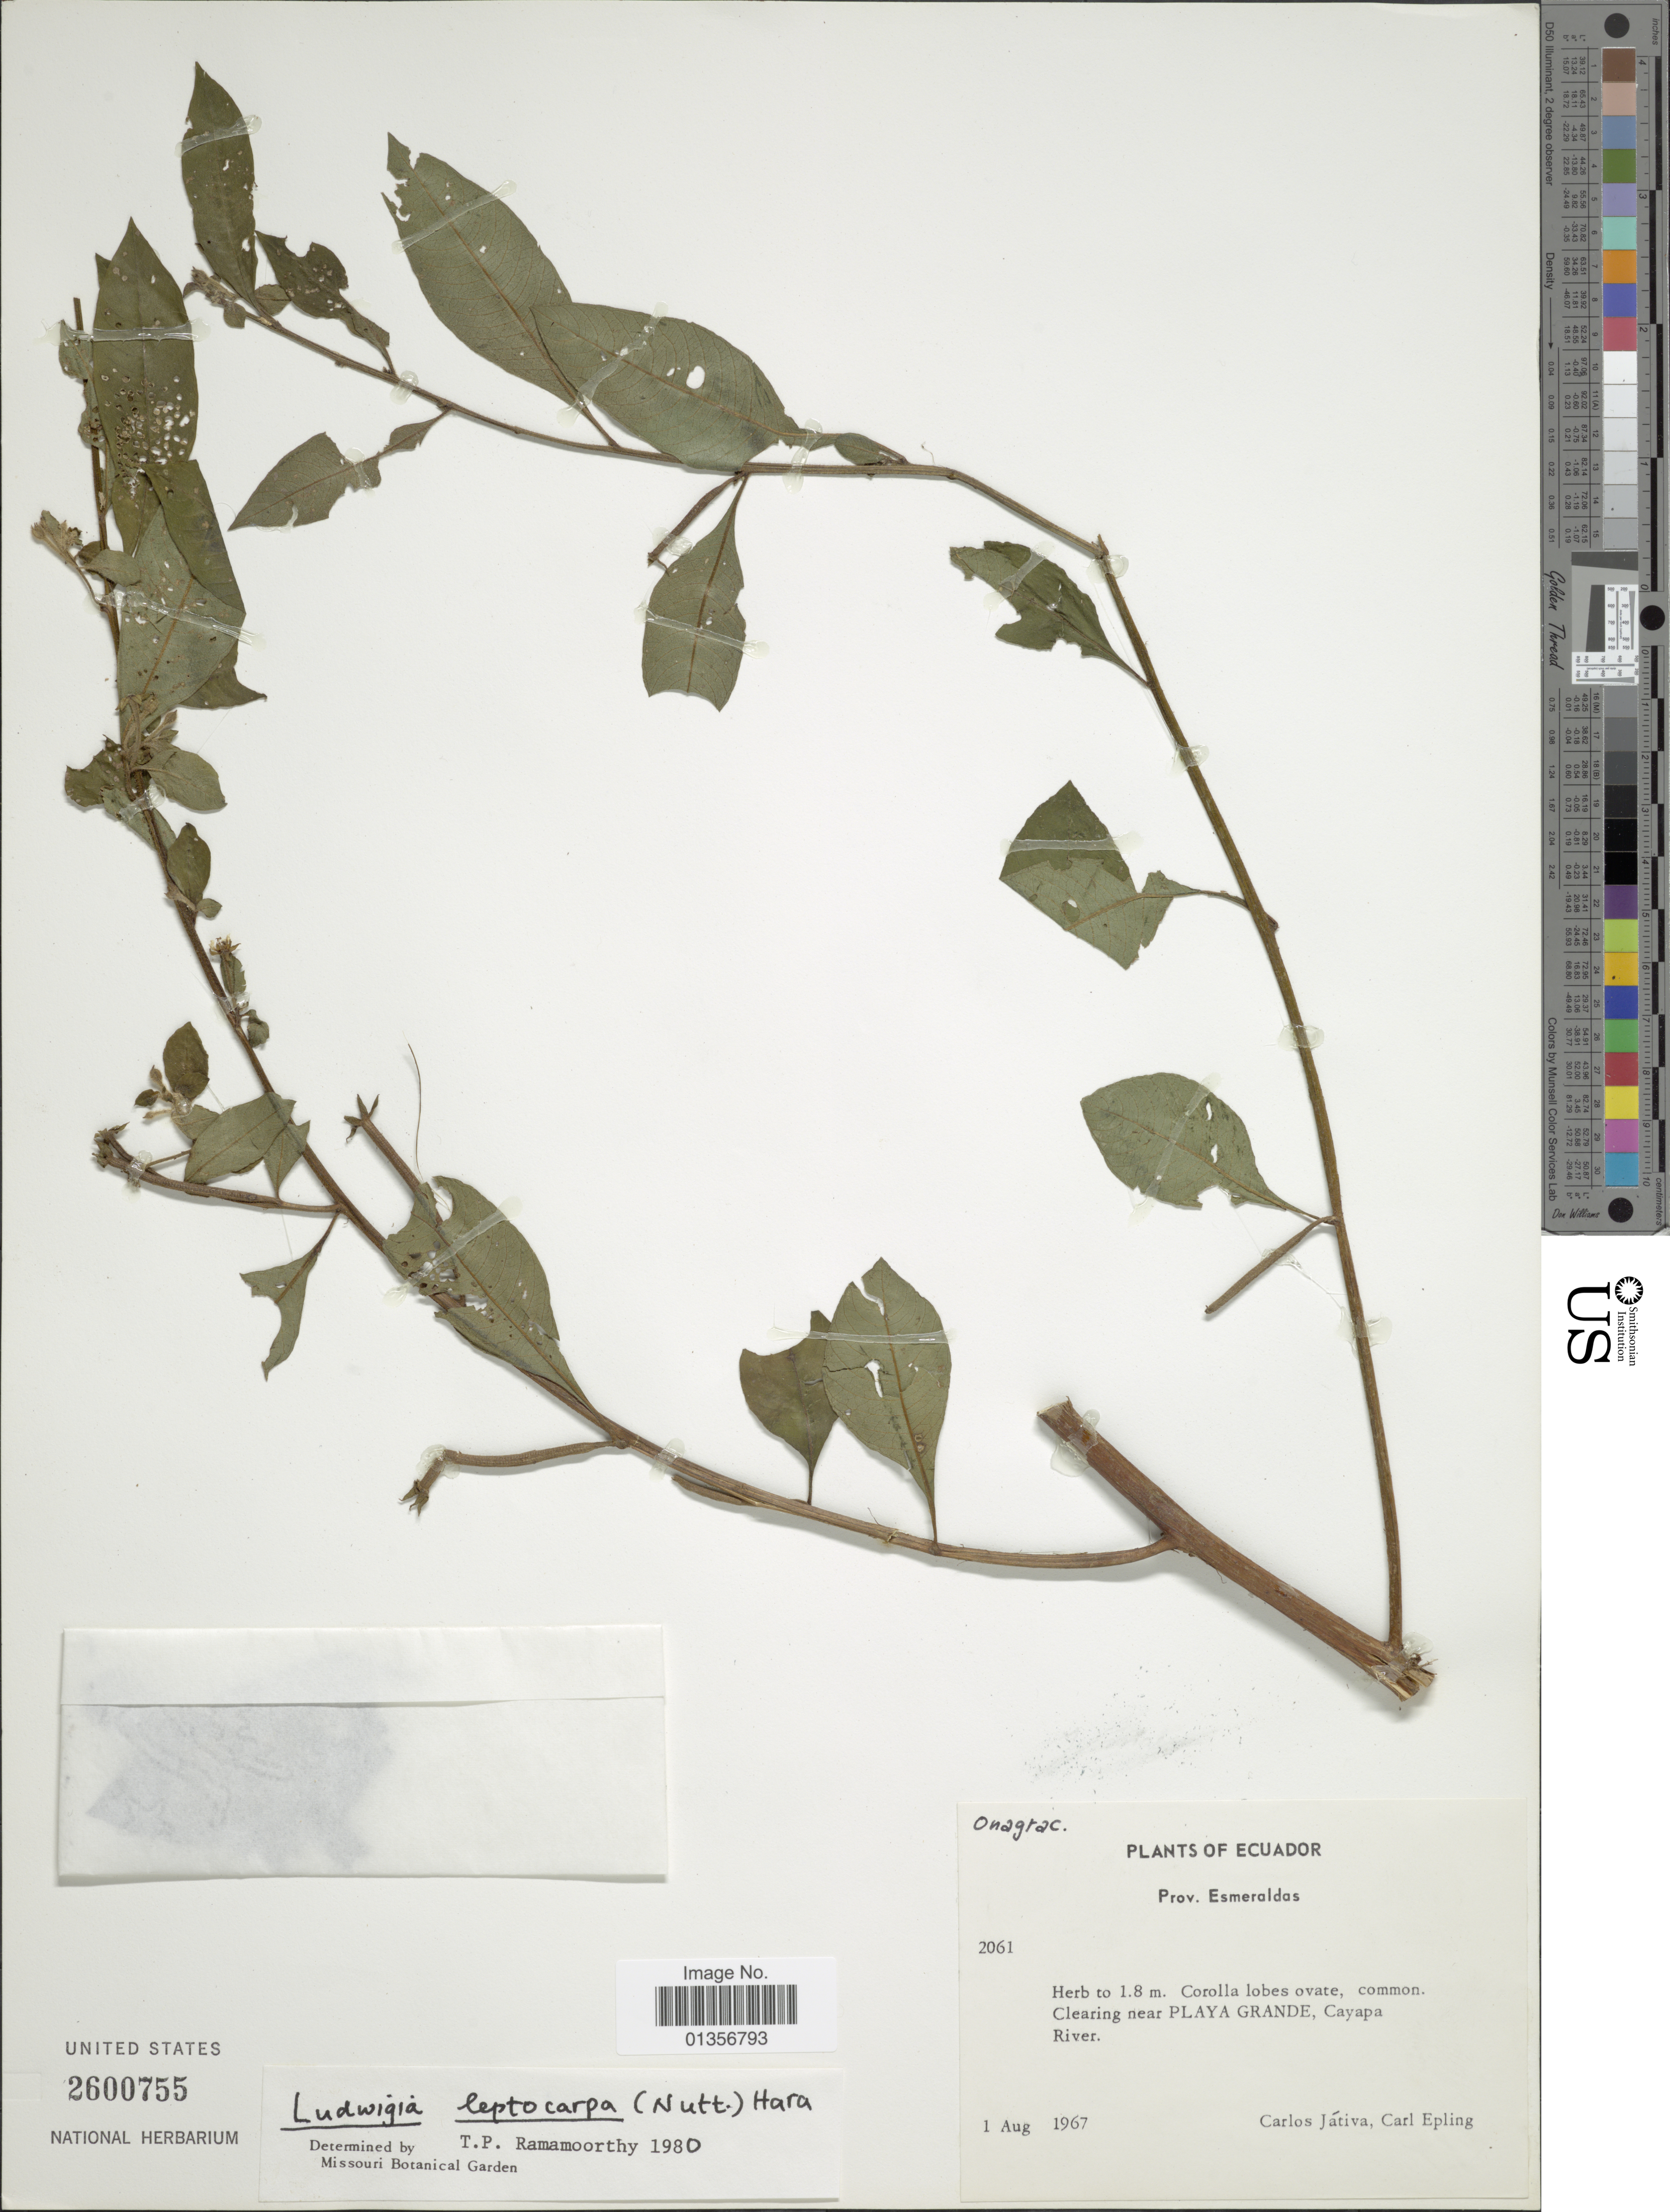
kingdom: Plantae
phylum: Tracheophyta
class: Magnoliopsida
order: Myrtales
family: Onagraceae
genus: Ludwigia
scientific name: Ludwigia leptocarpa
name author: (Nutt.) H. Hara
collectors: C. D. Játiva & C. C. Epling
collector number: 2061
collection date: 1967-08-01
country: Ecuador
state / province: Esmeraldas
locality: Near Playa Grande, Cayapa River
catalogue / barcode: US 2600755